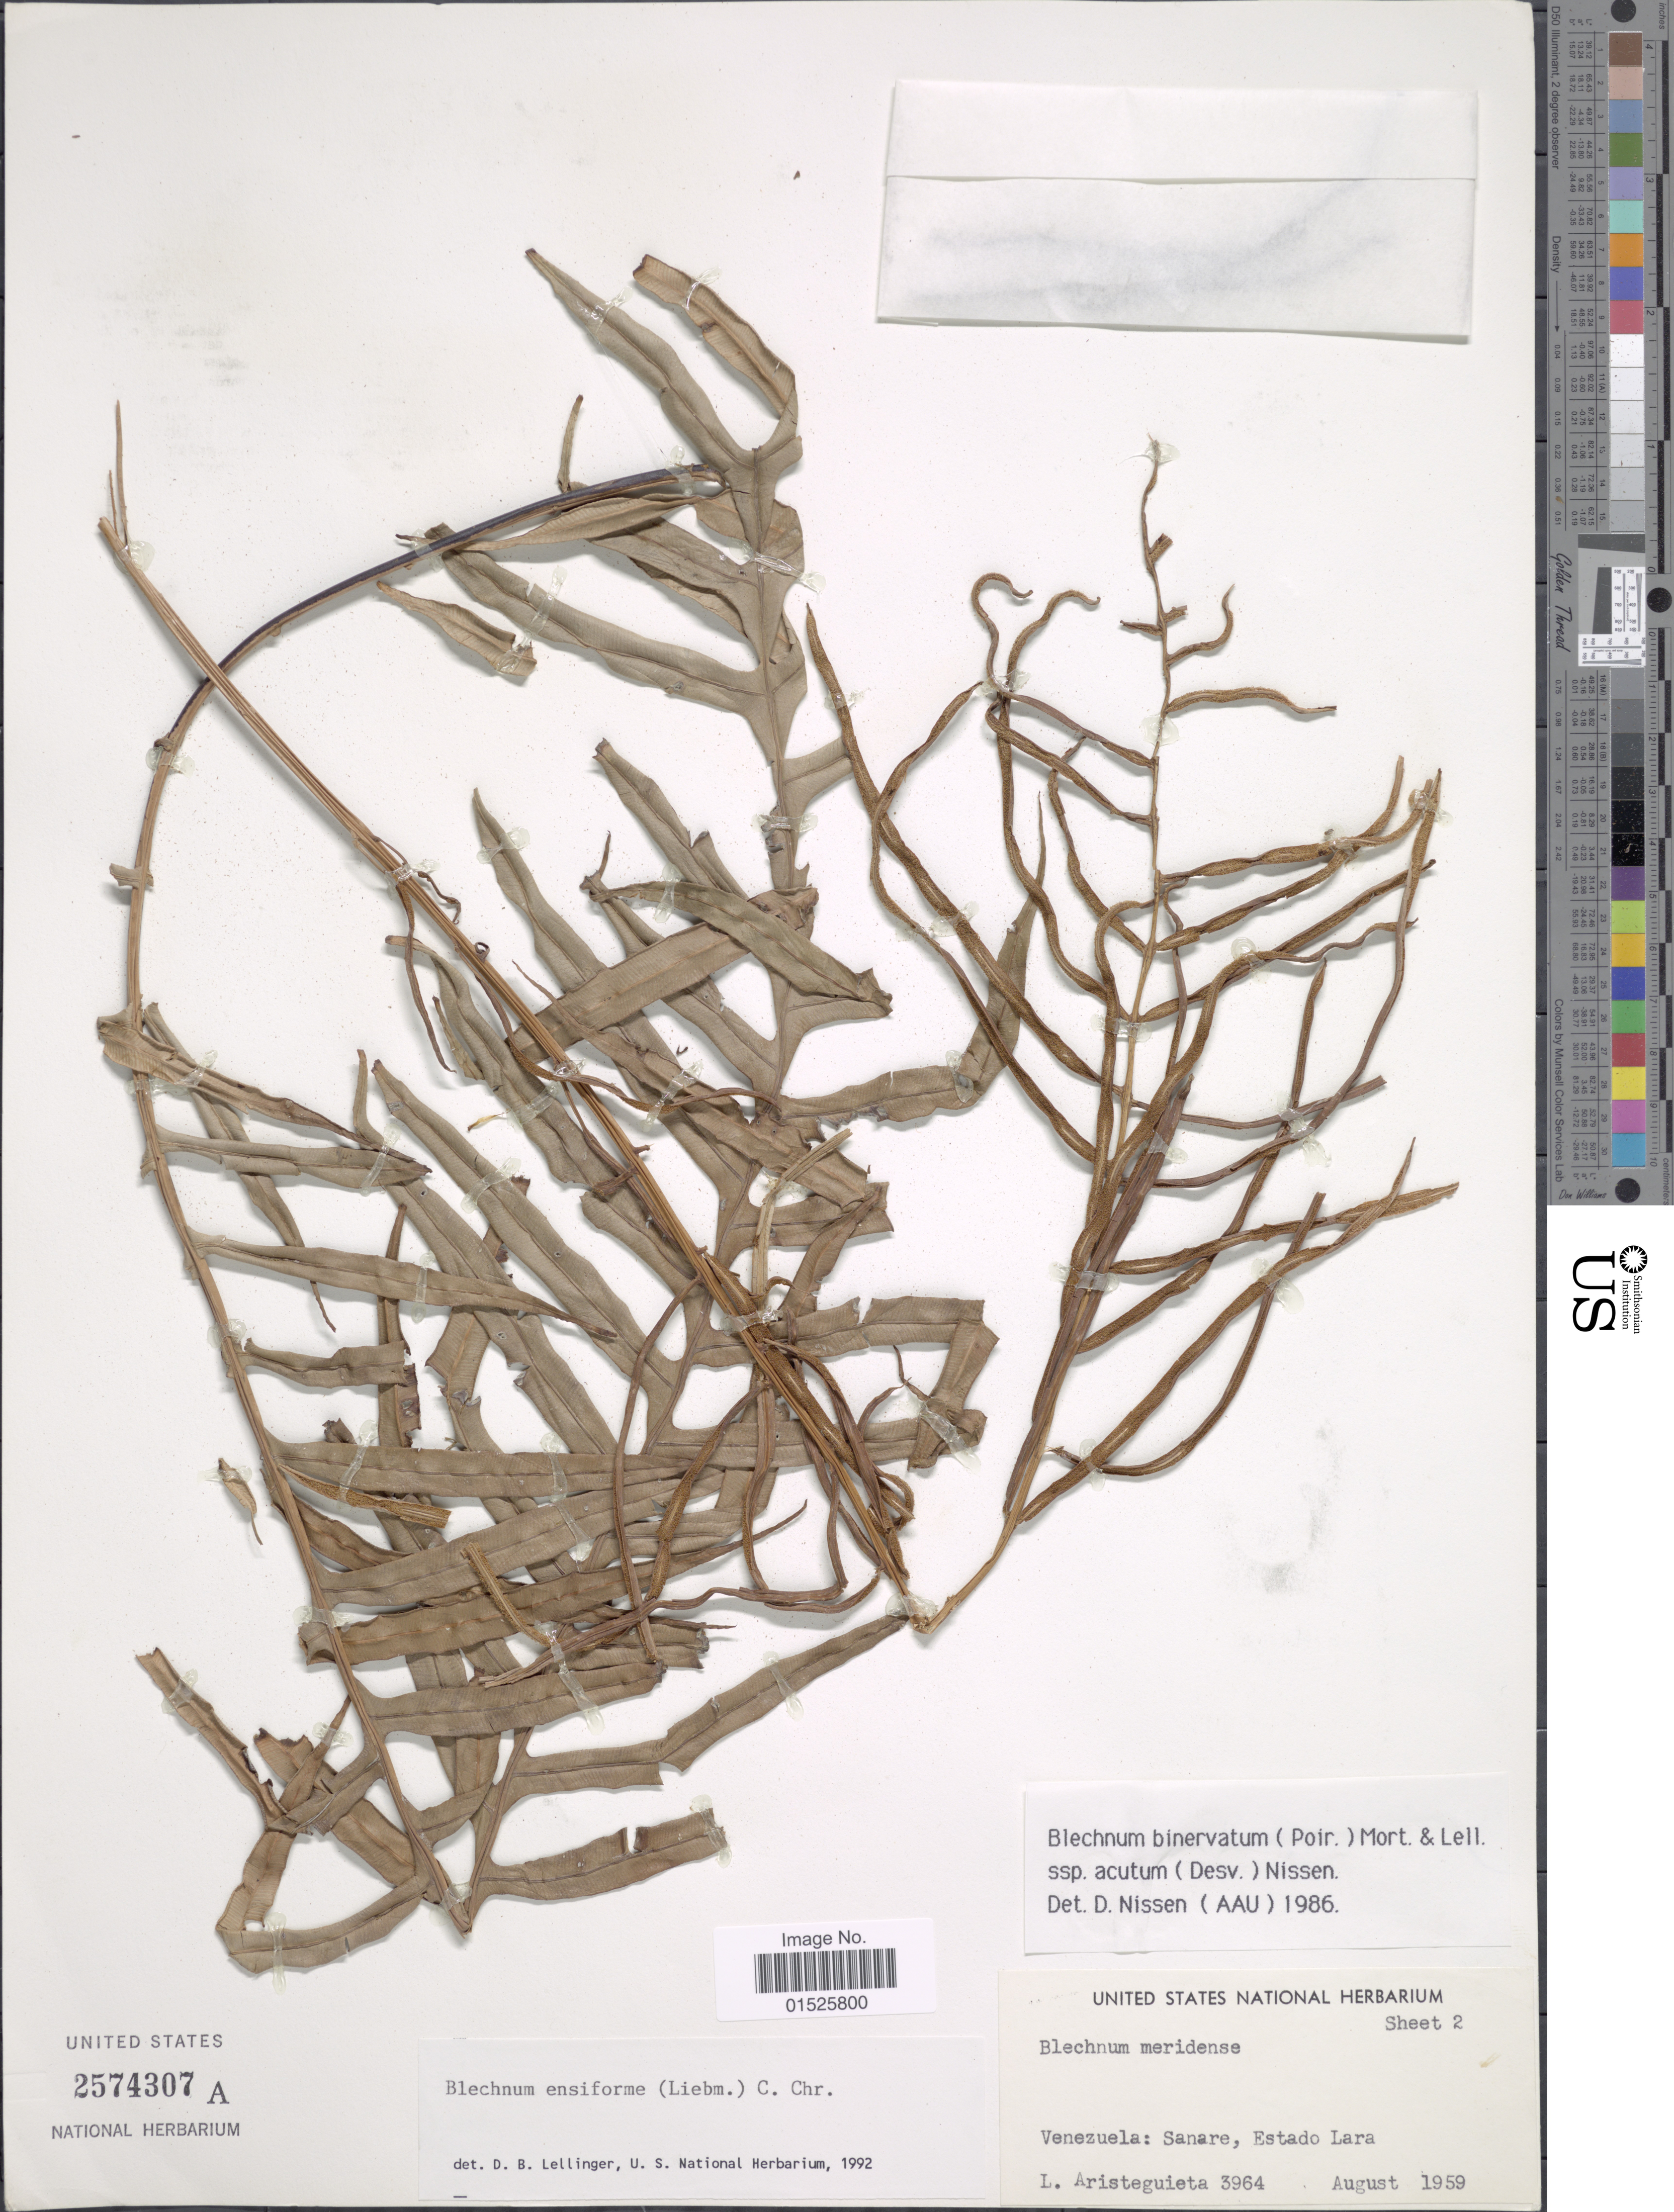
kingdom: Plantae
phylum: Tracheophyta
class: Polypodiopsida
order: Polypodiales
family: Blechnaceae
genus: Blechnum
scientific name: Blechnum ensiforme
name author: (Liebm.) C. Chr.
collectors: L. Aristeguieta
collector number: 3964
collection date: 1959-08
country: Venezuela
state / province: Lara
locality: Sanare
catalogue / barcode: US 2574307A